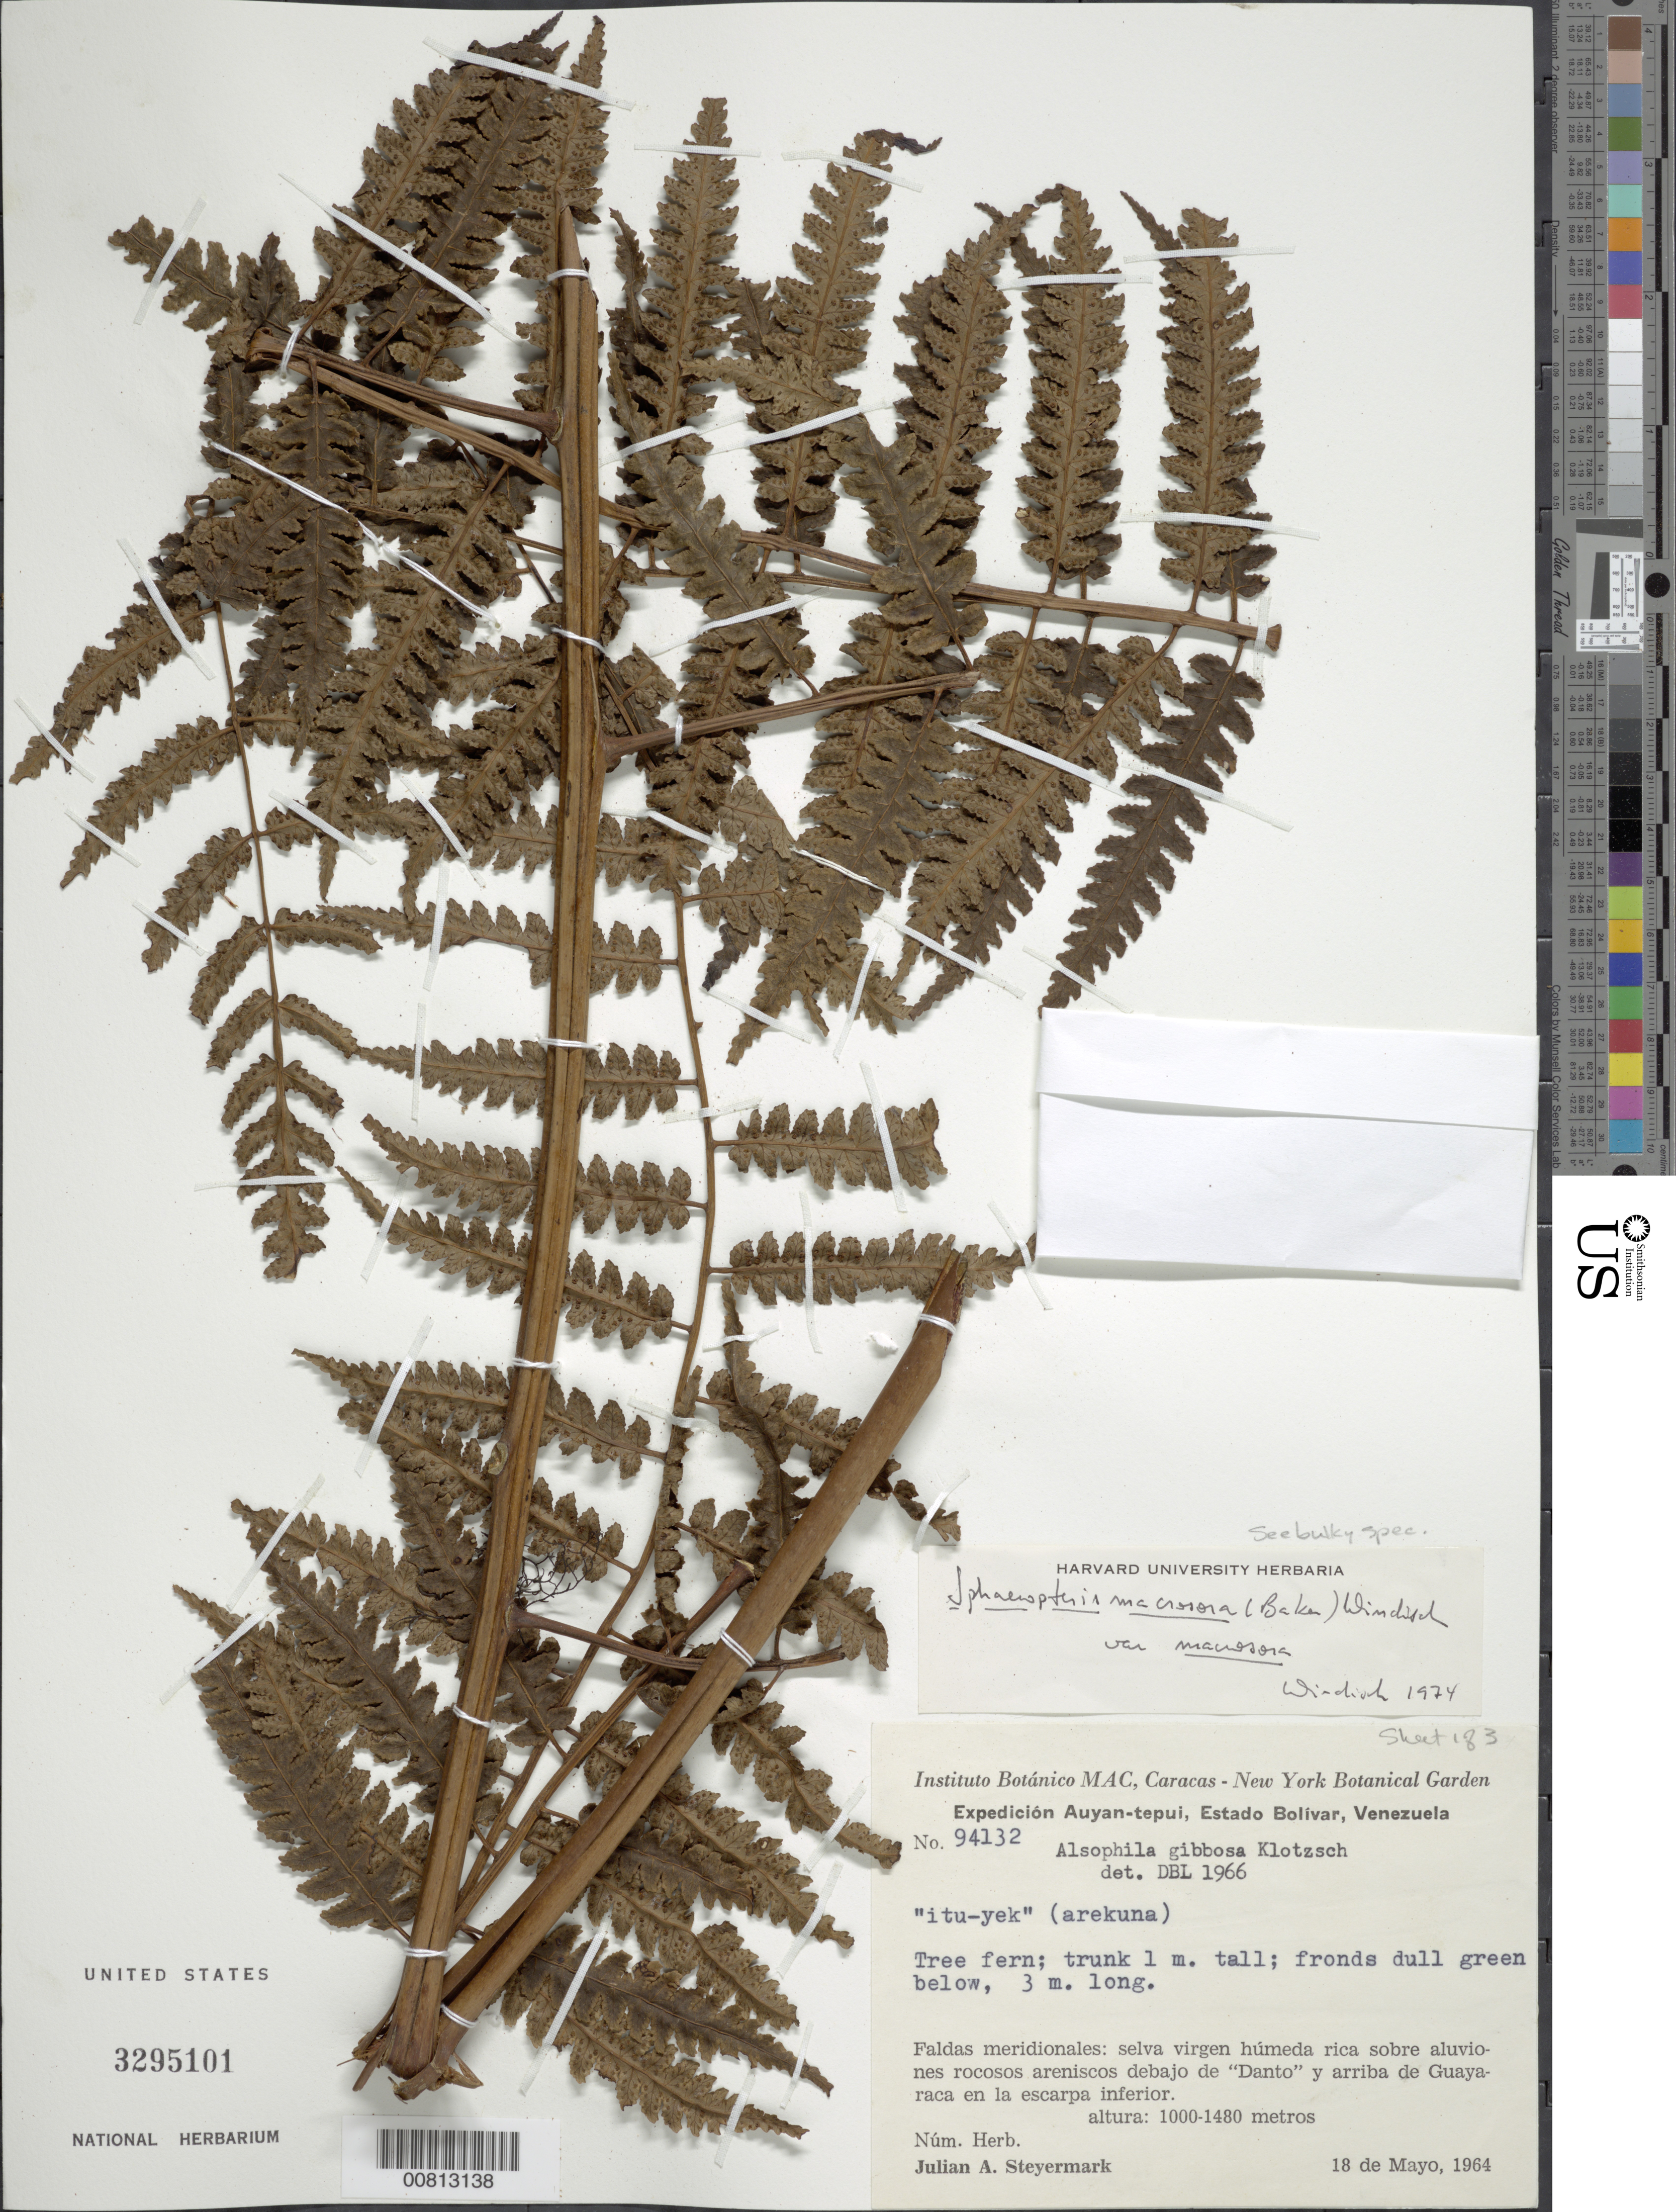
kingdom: Plantae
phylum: Tracheophyta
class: Polypodiopsida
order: Cyatheales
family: Cyatheaceae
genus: Cyathea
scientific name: Cyathea macrosora var. macrosora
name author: (Baker) Domin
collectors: J. Steyermark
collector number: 94132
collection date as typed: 18-May-64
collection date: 1964-05-18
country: Venezuela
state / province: Bolívar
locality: Auyan-tepuí, debajo de "Danto" y arriba Guayaraca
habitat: Selva virgen húmeda rica sobre aluviones rocosos areniscos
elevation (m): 1000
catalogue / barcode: US 3295101